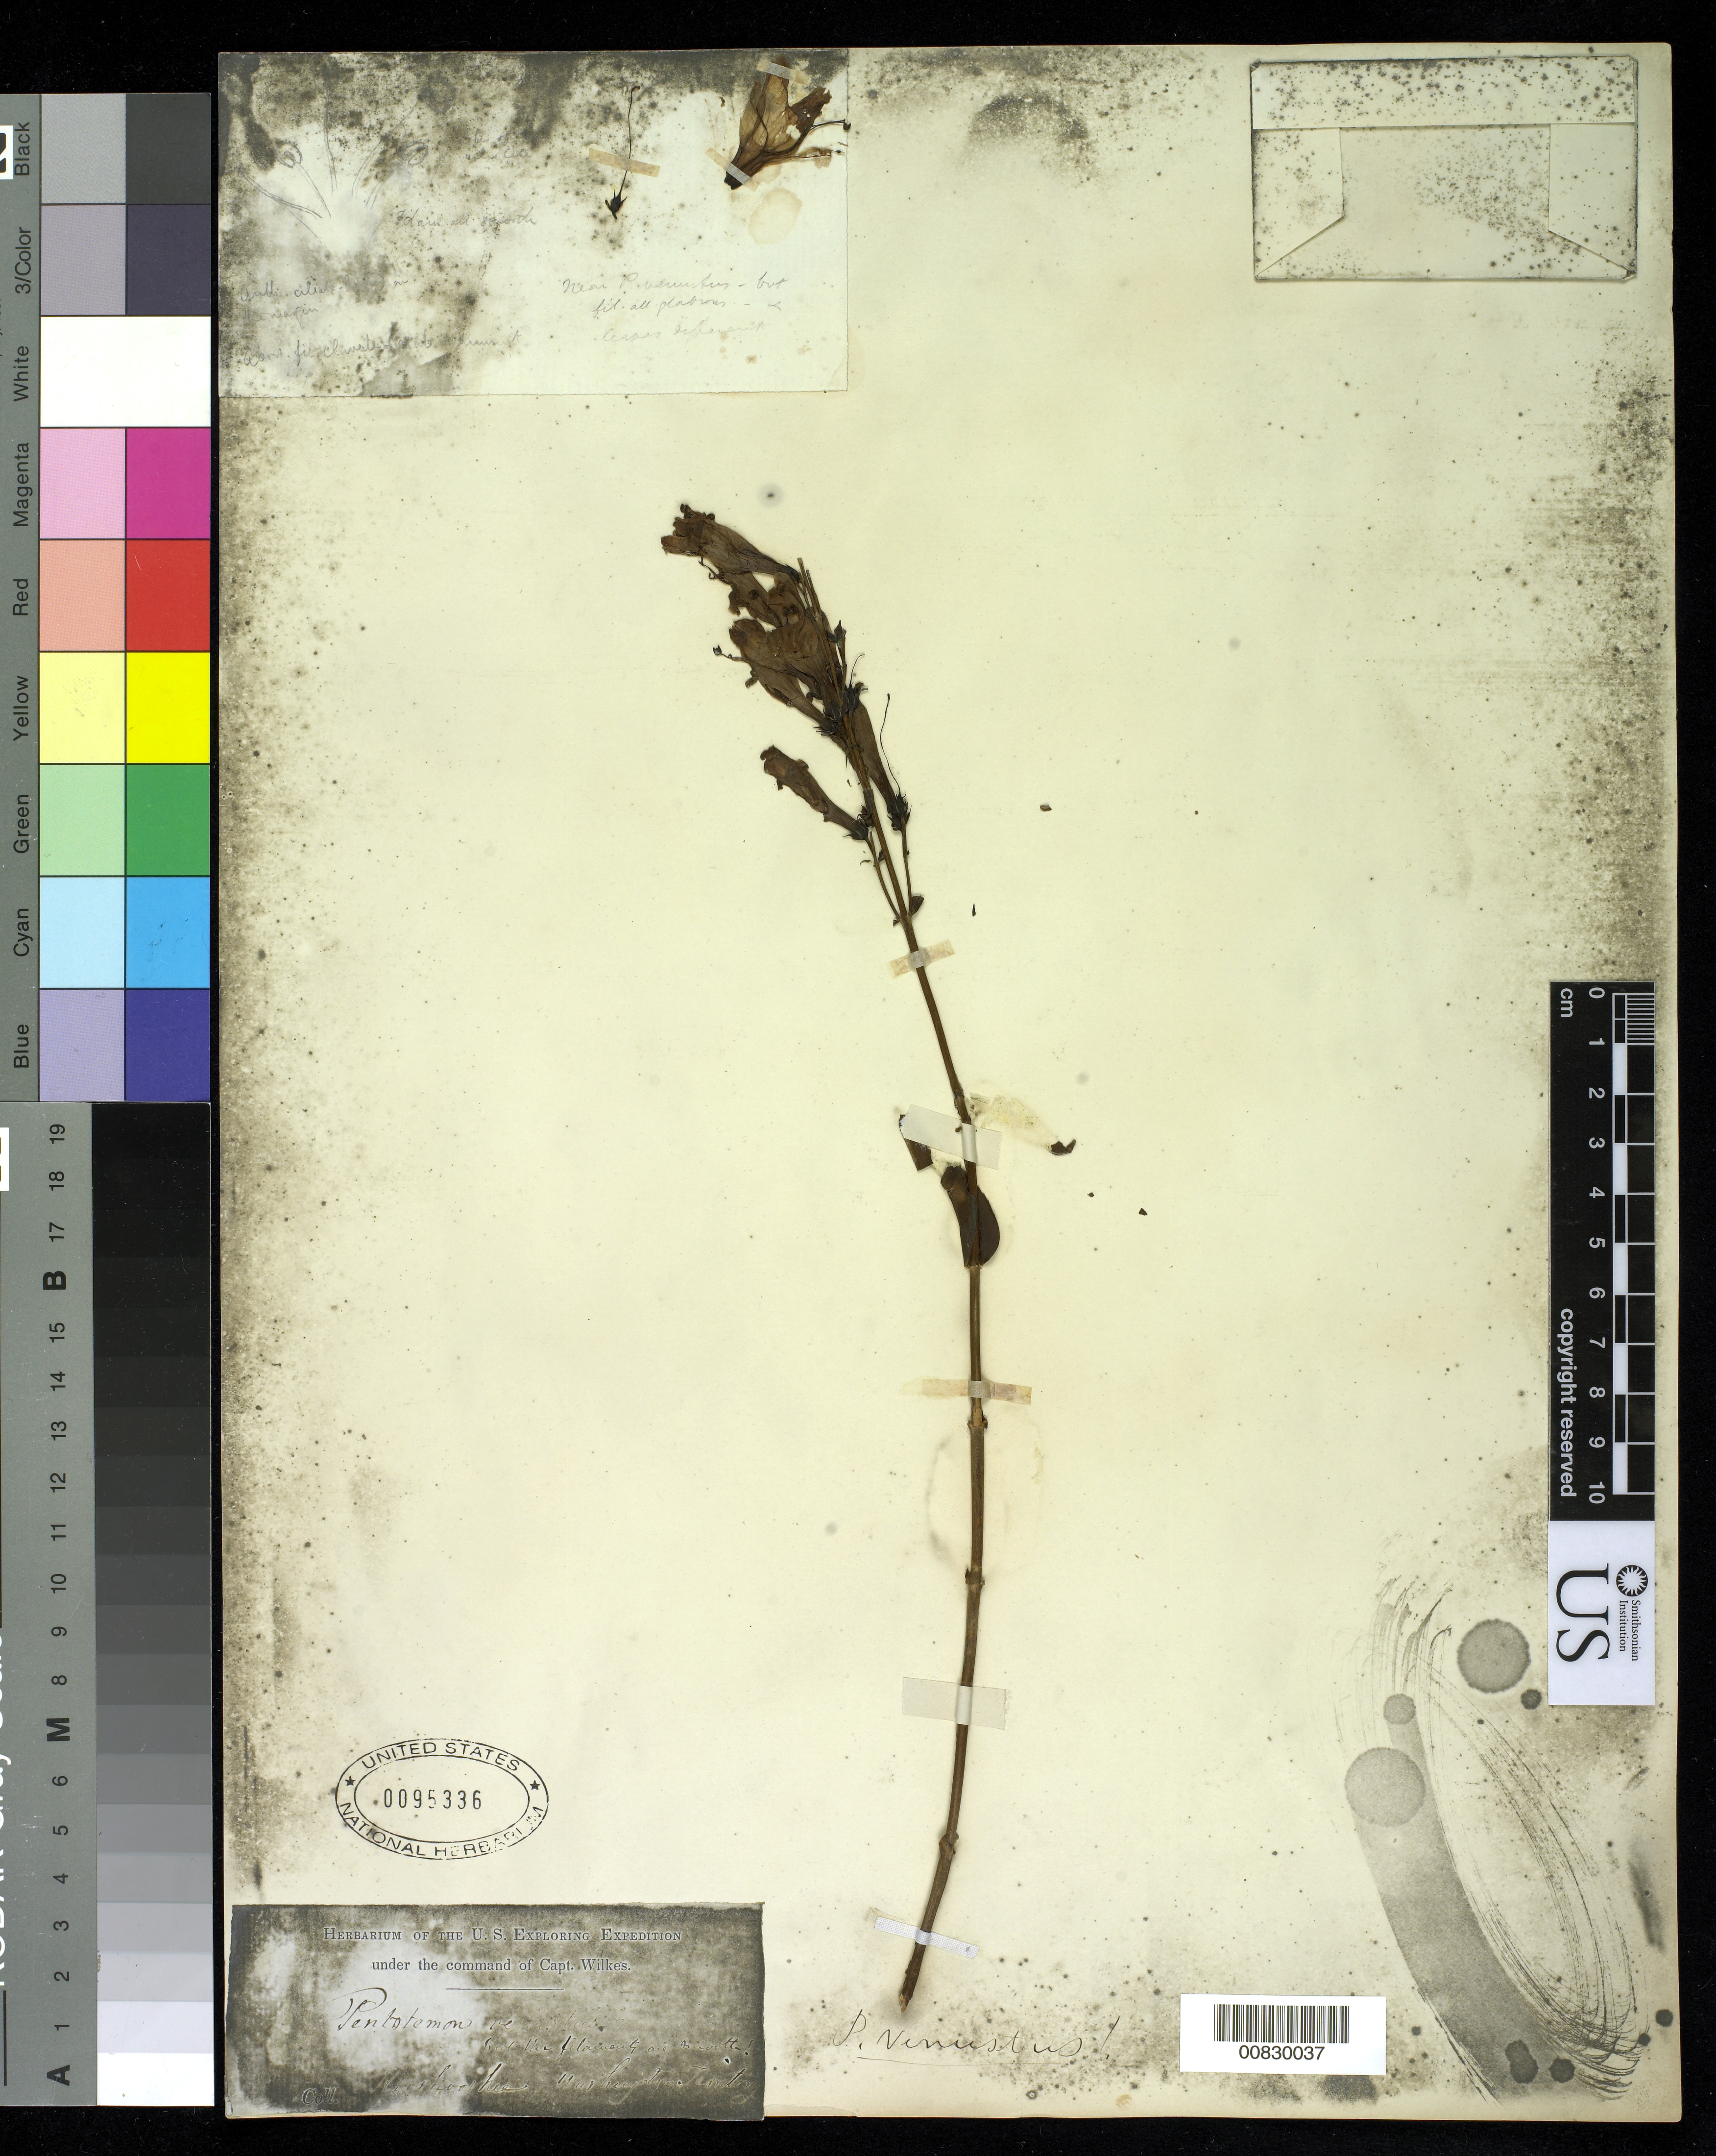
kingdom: Plantae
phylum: Tracheophyta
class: Magnoliopsida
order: Lamiales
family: Plantaginaceae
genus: Penstemon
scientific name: Penstemon venustus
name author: Douglas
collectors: Wilkes Explor. Exped.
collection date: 1838/1842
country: United States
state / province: Washington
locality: Kooskooskee River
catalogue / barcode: US 95336